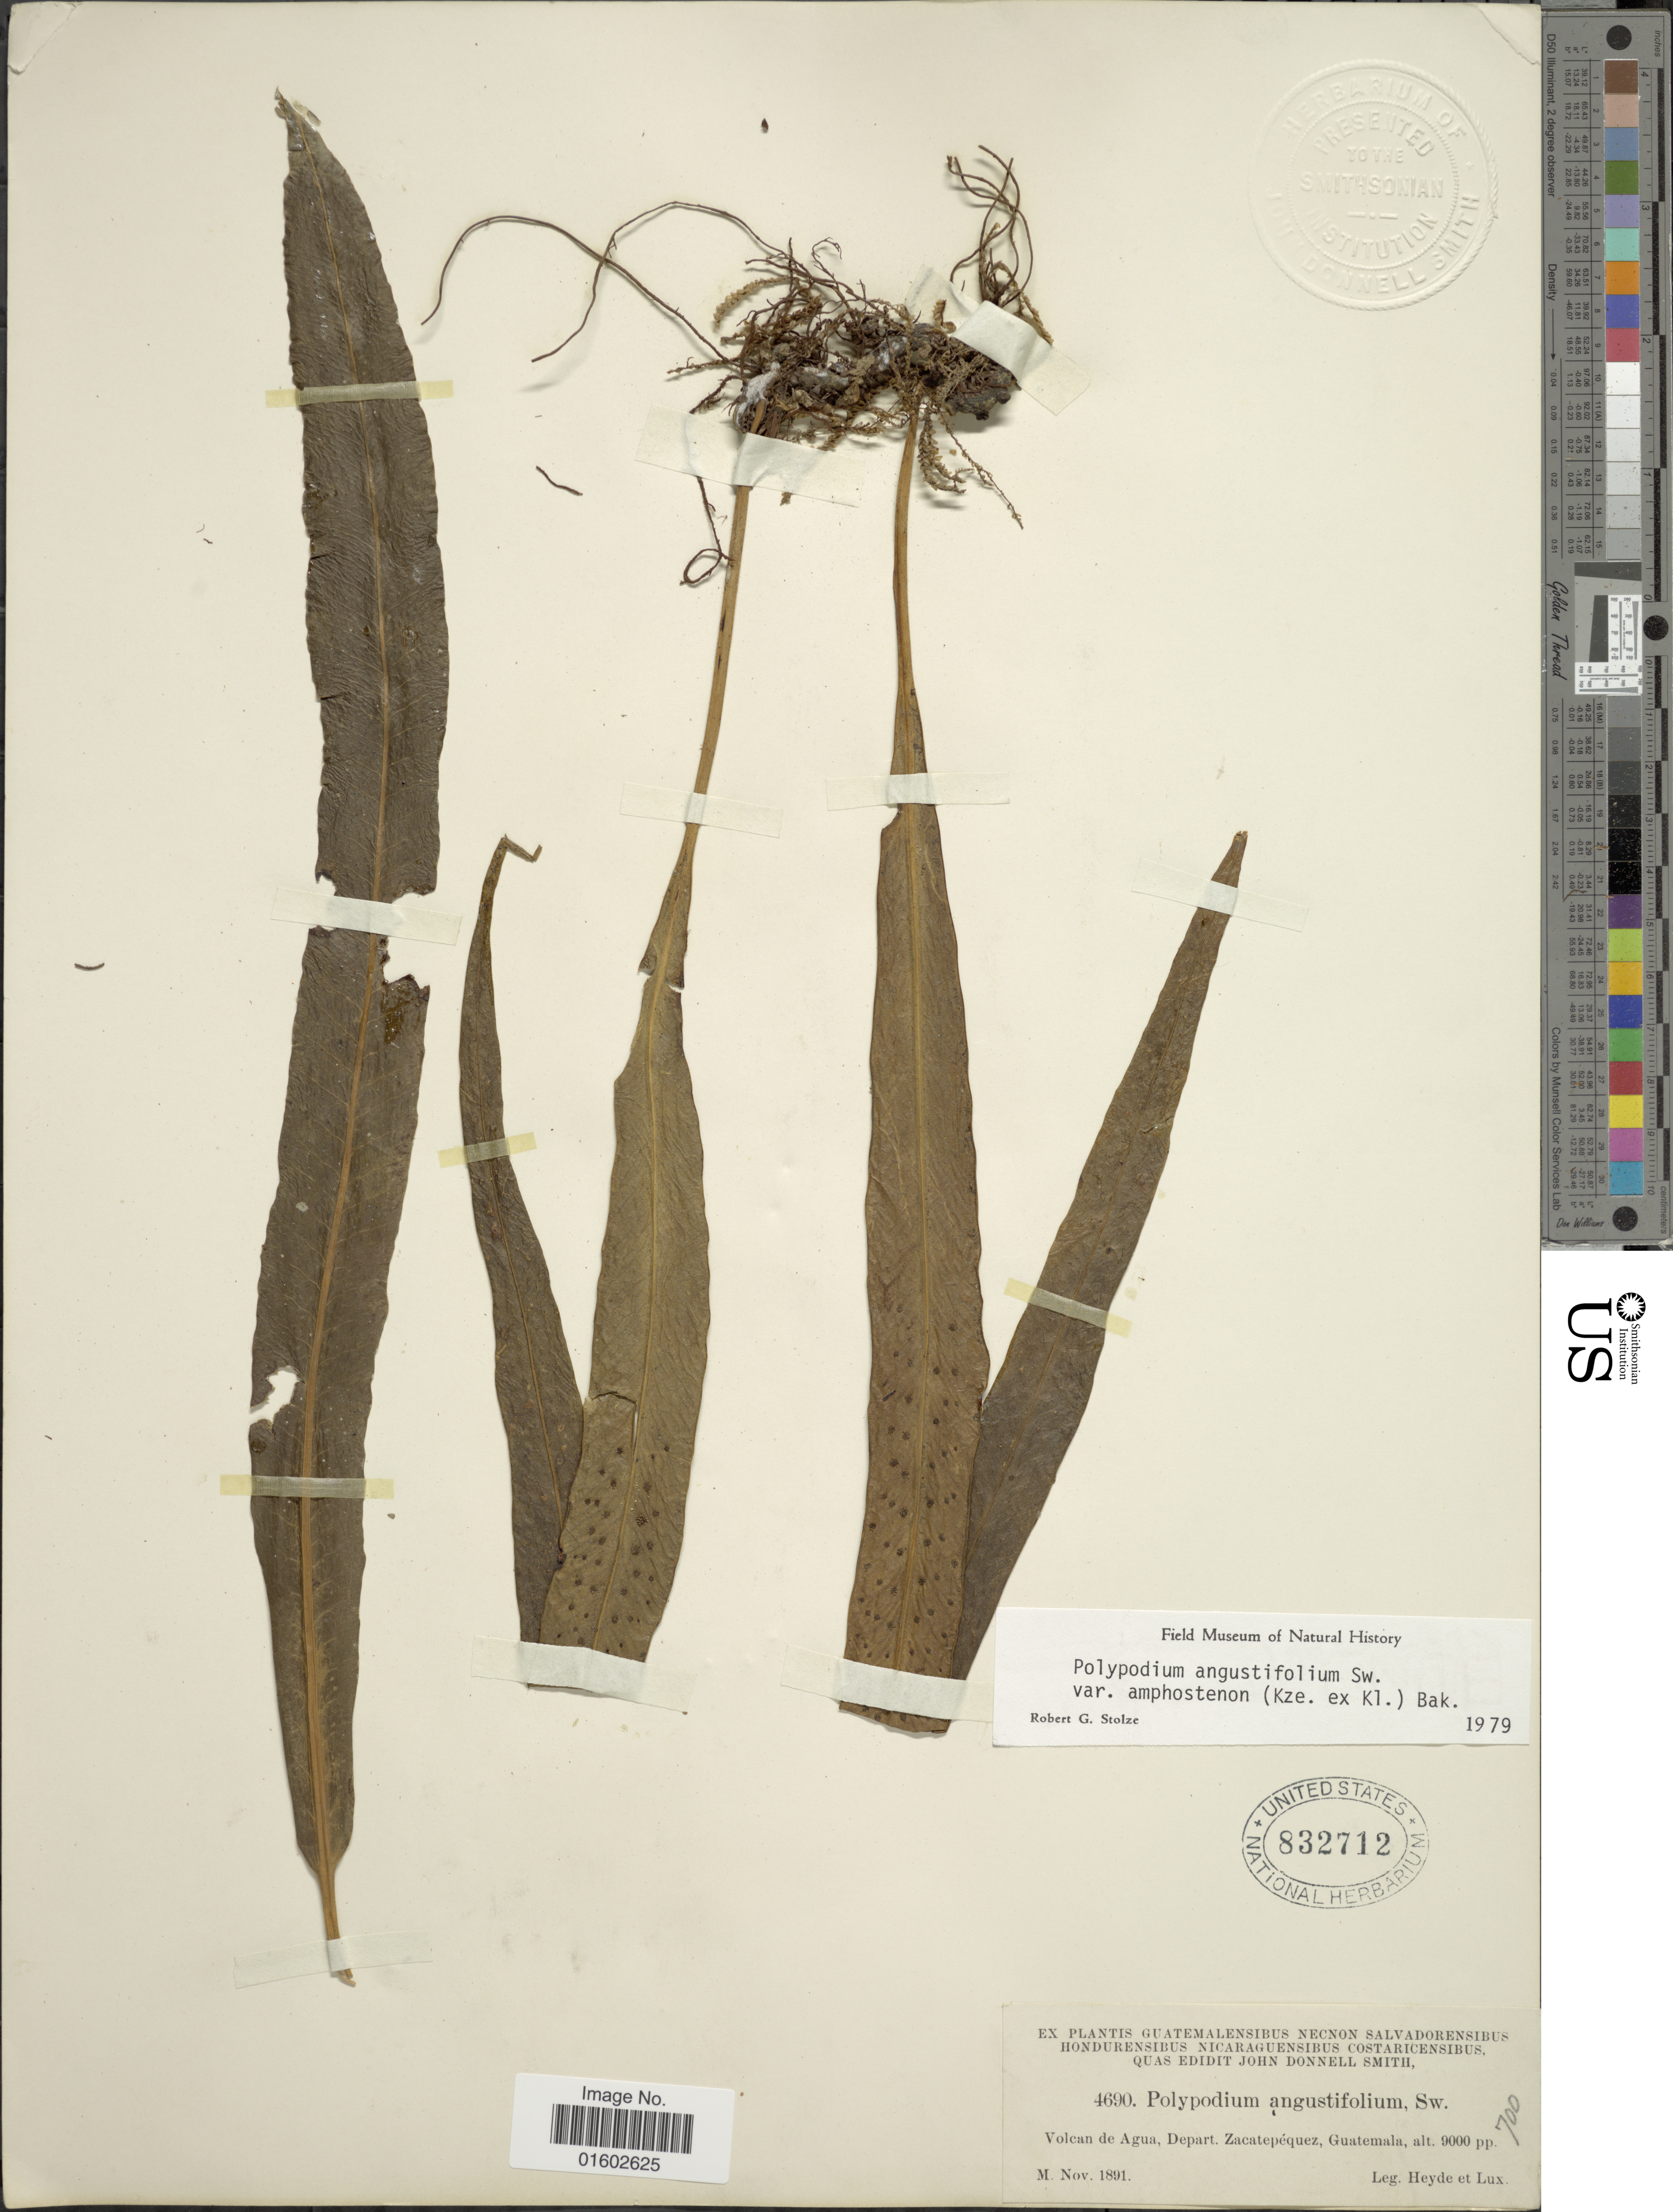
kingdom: Plantae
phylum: Tracheophyta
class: Polypodiopsida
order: Polypodiales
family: Polypodiaceae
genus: Campyloneurum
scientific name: Campyloneurum amphostenon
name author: (Kunze ex Klotzsch) Fée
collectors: Heyde & Lux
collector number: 4690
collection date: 1891-11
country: Guatemala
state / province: Sacatepéquez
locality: Volcan de Agua. Depart. Zacatepequez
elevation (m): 2743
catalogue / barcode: US 832712